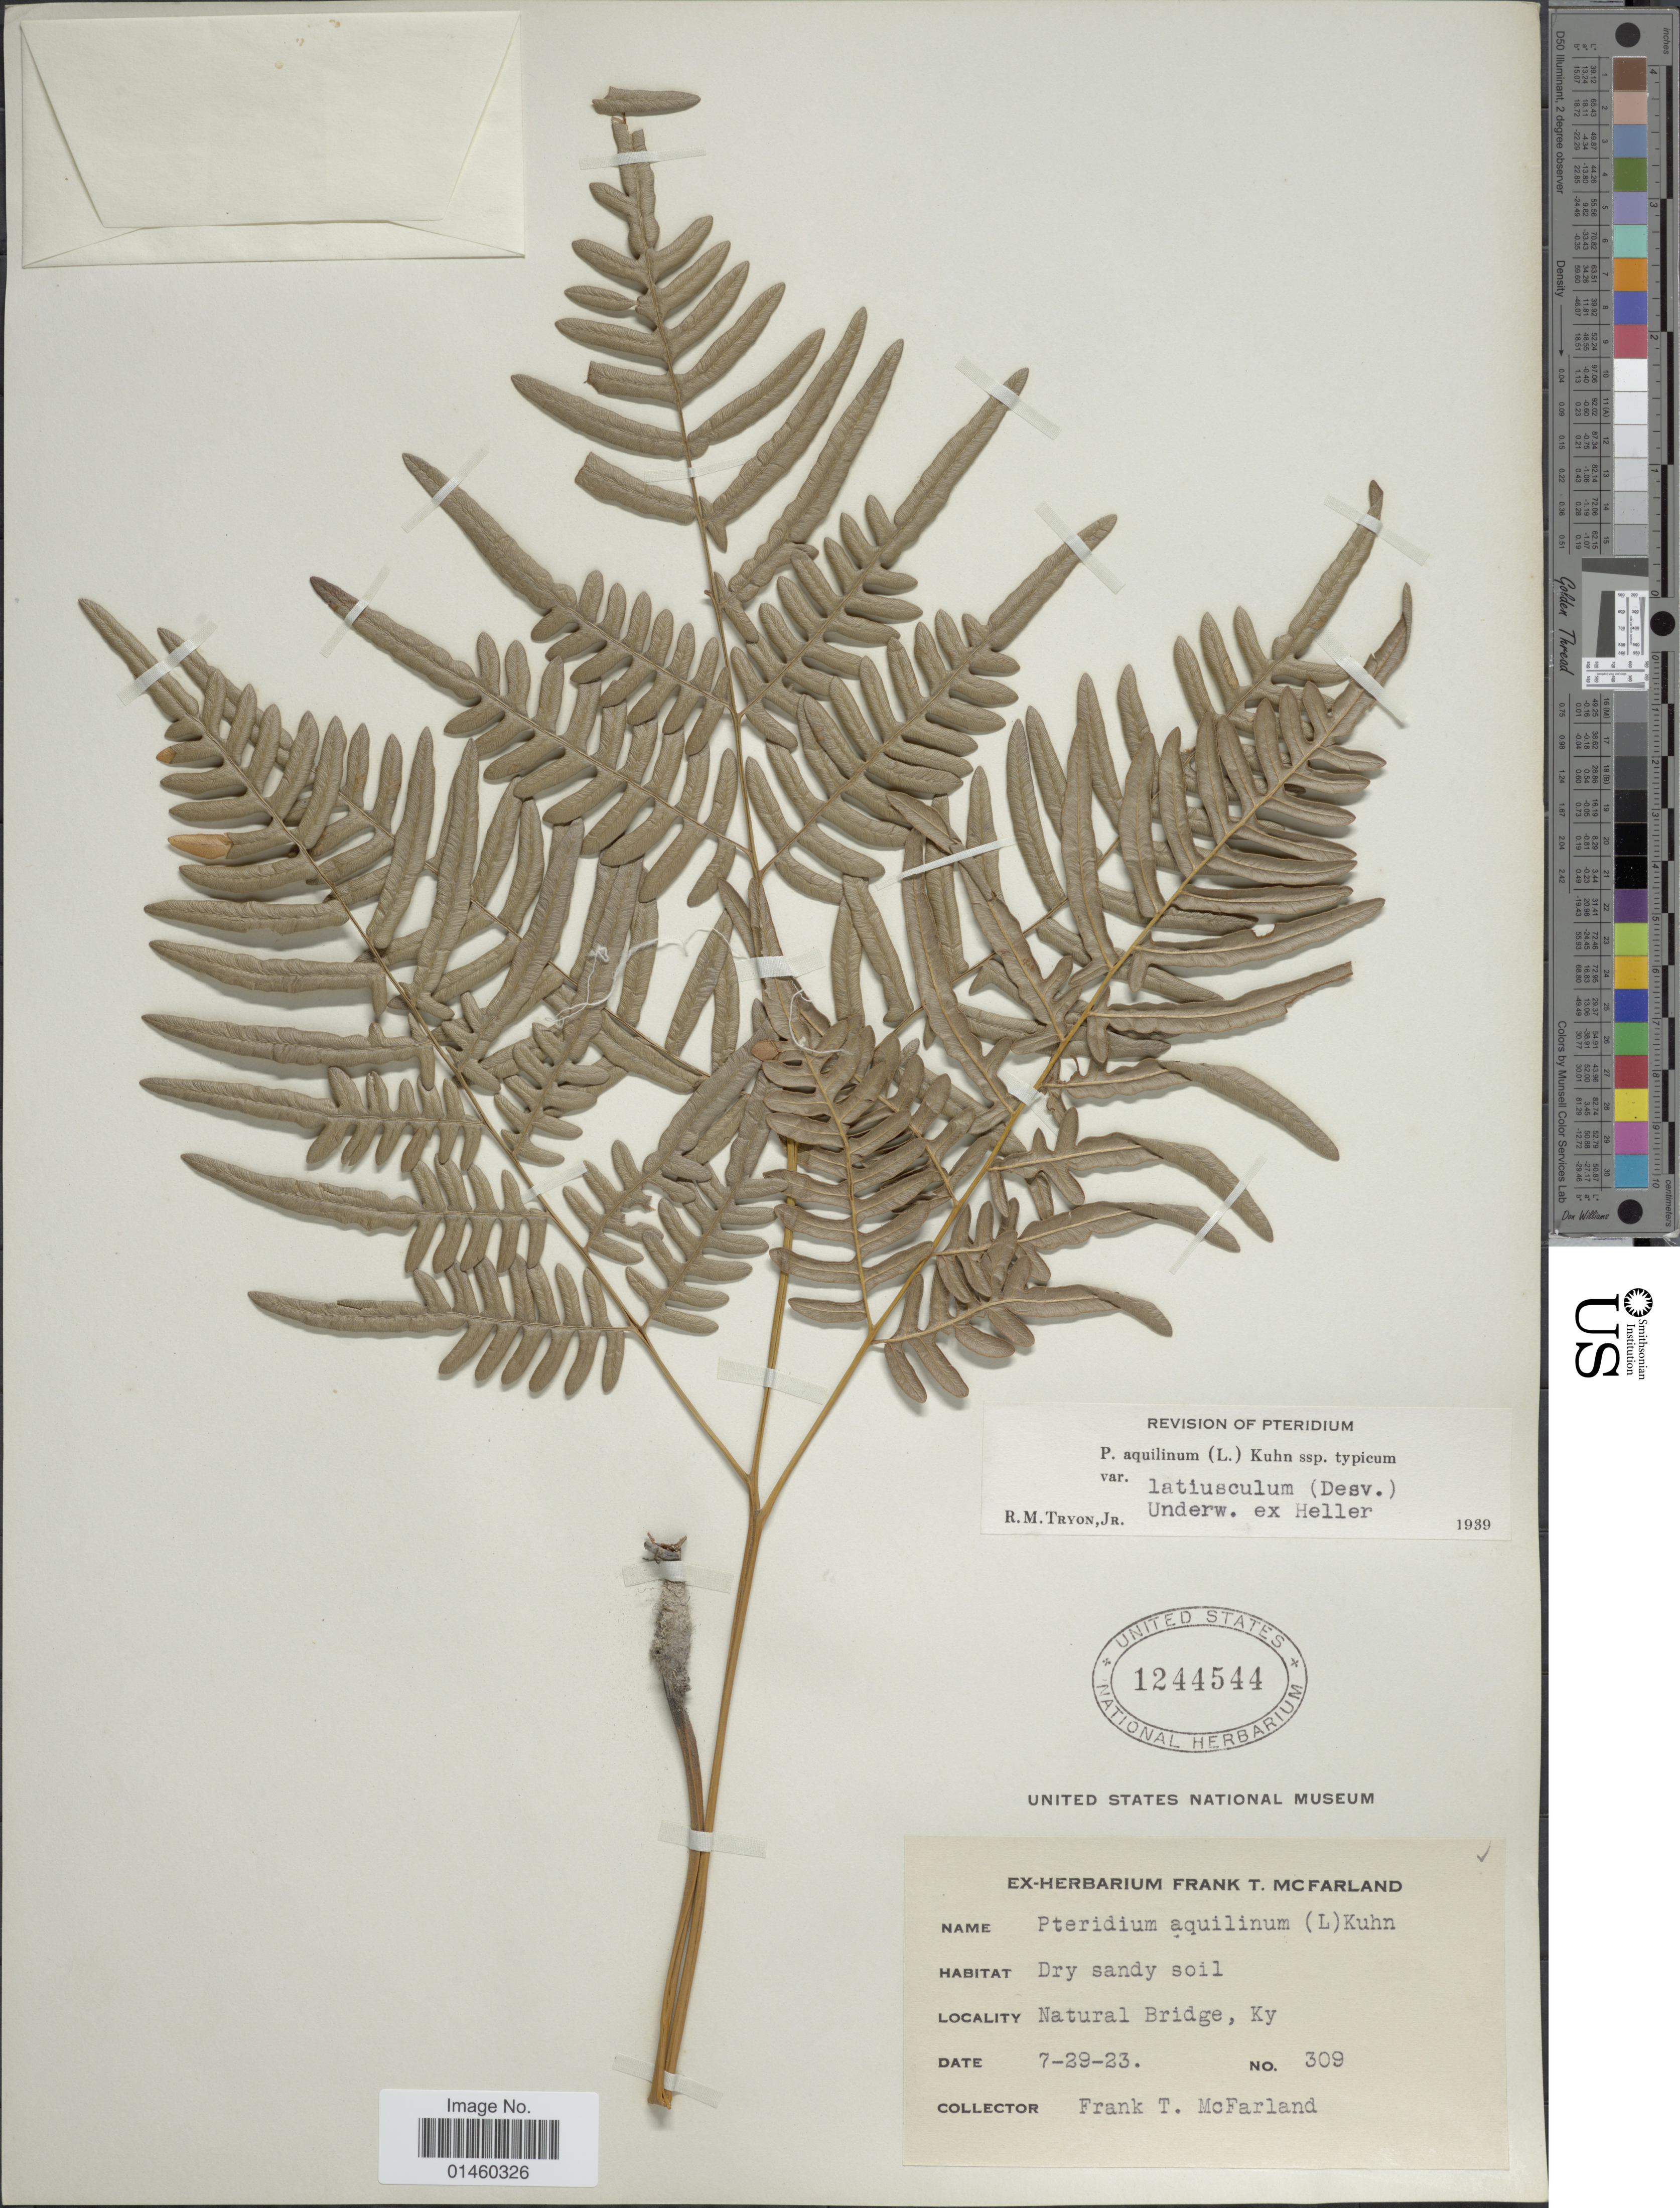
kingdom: Plantae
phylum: Tracheophyta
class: Polypodiopsida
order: Polypodiales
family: Dennstaedtiaceae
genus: Pteridium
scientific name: Pteridium aquilinum var. latiusculum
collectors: F. McFarland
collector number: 309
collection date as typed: Transcribed d/m/y: 29/7/23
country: United States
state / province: Kentucky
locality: Natural Bridge, Ky.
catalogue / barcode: US 1244544